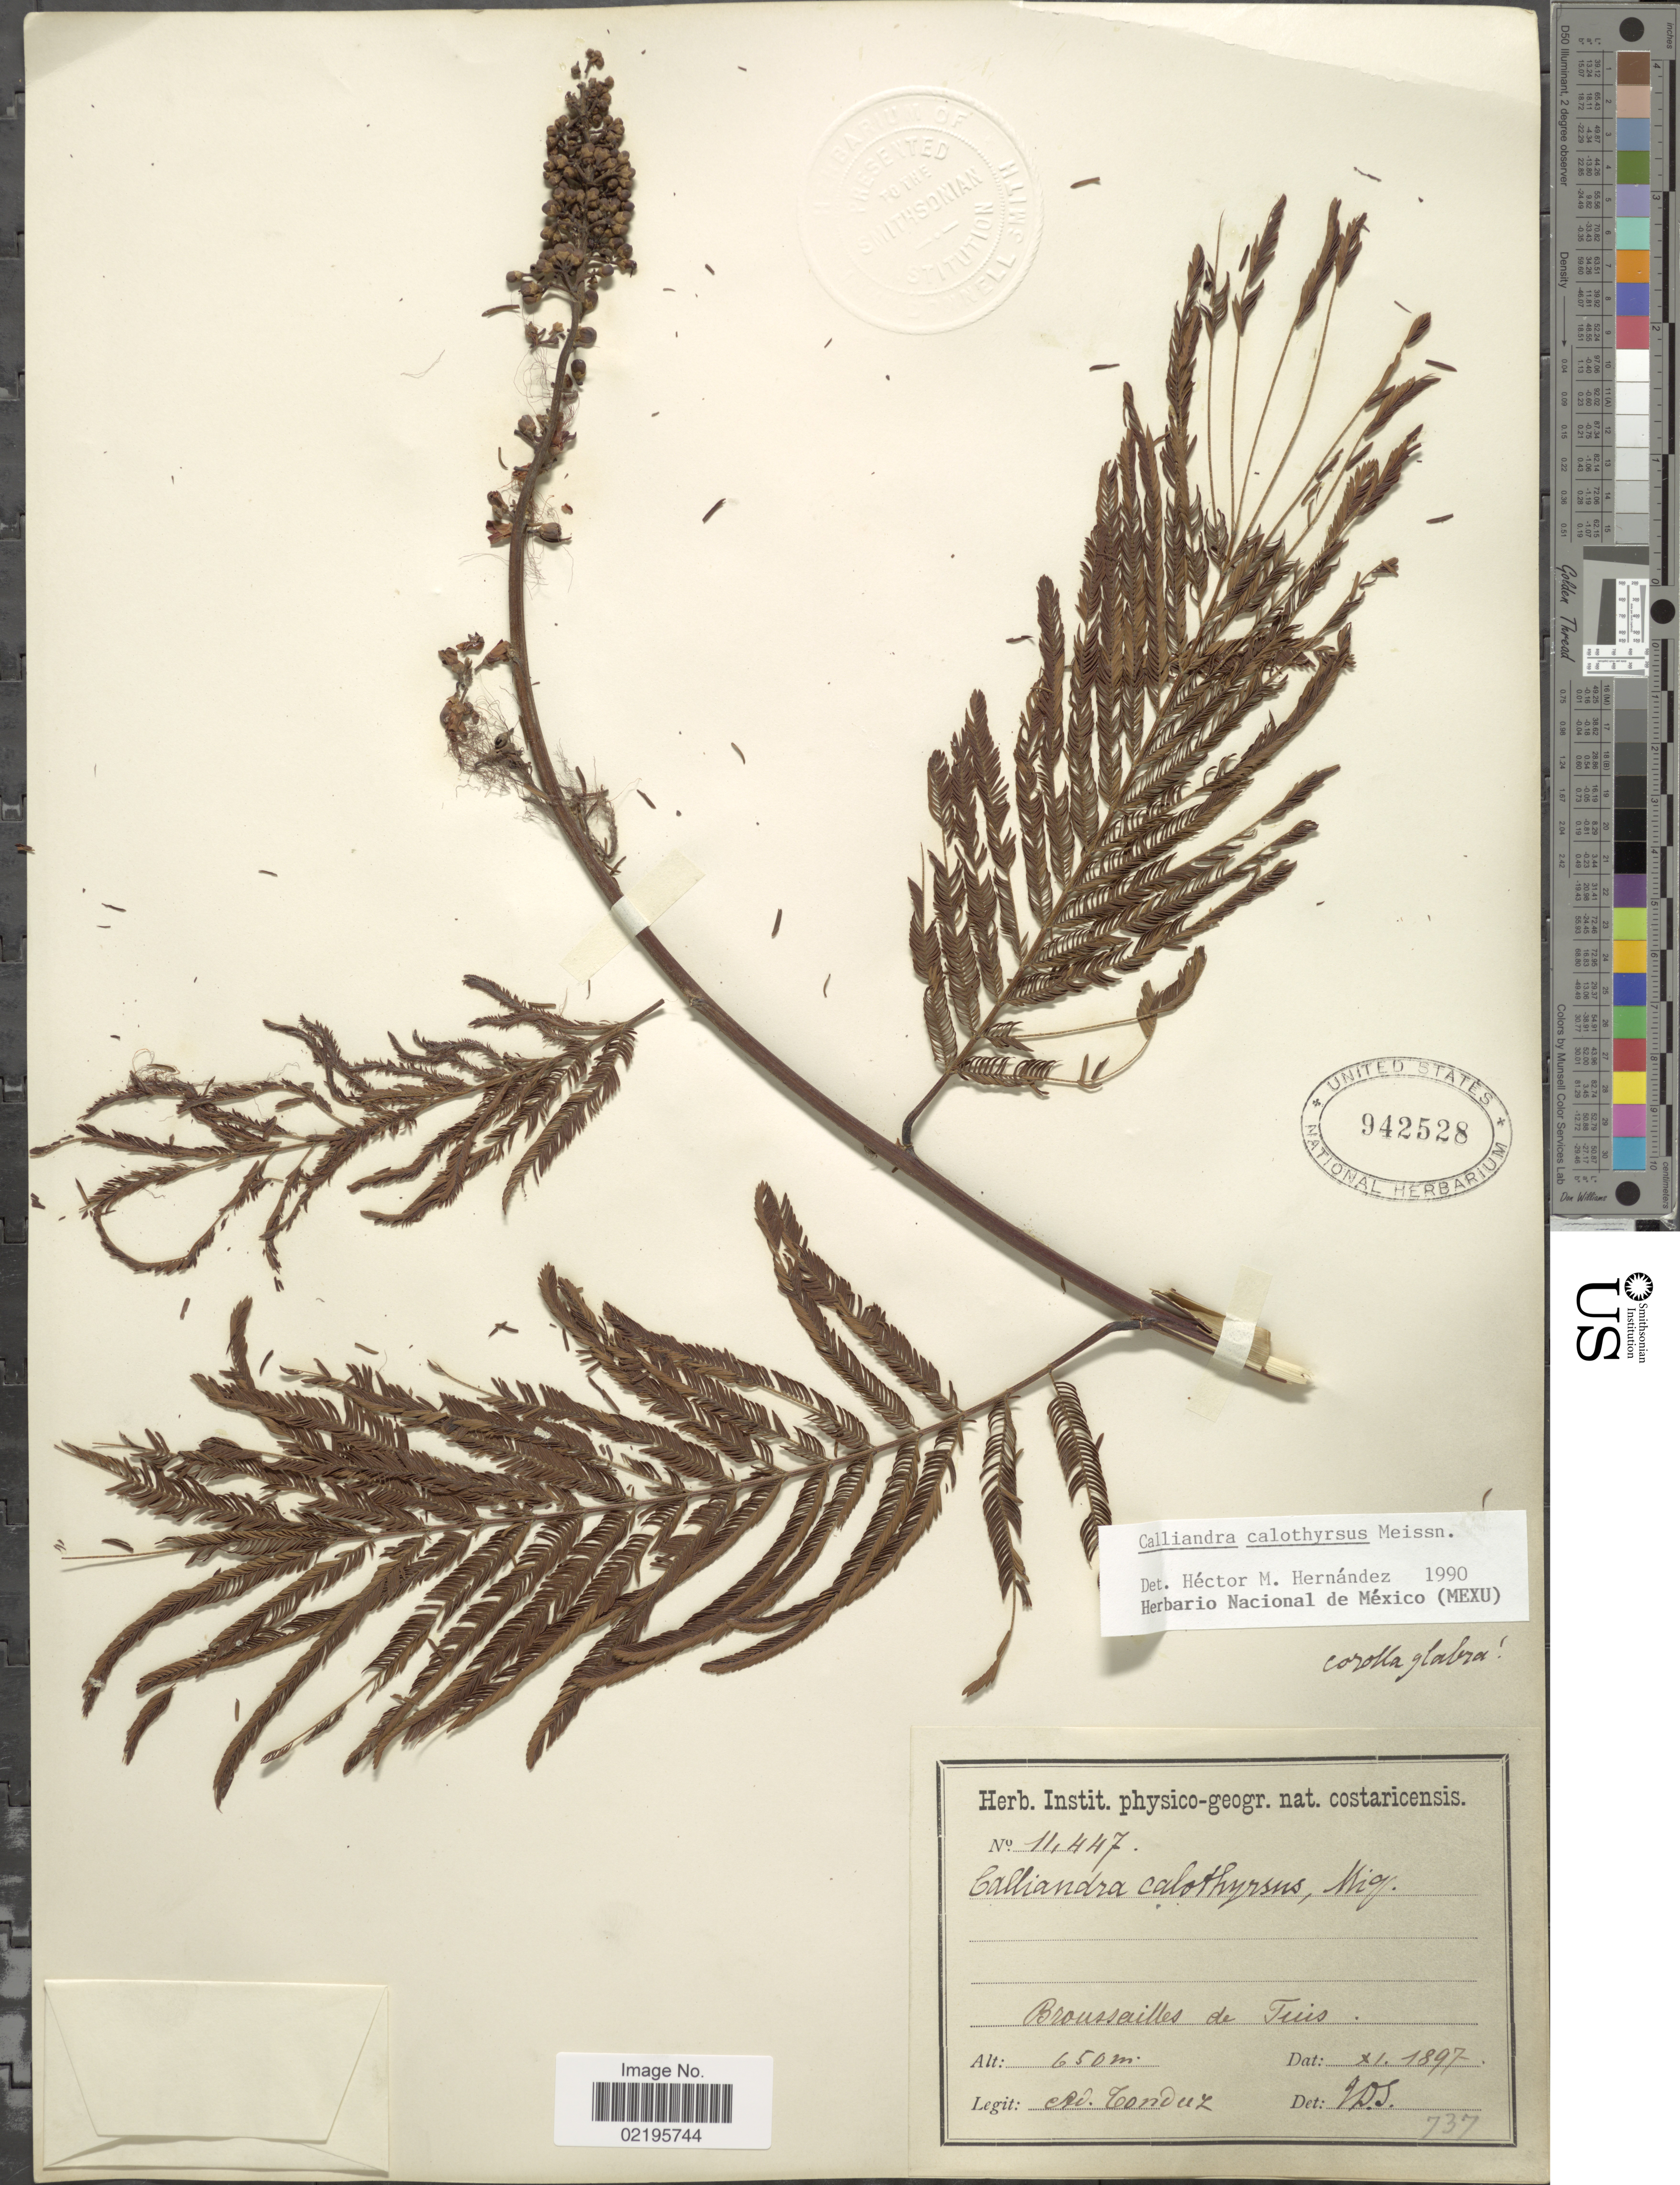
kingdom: Plantae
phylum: Tracheophyta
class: Magnoliopsida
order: Fabales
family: Fabaceae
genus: Calliandra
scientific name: Calliandra calothyrsus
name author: Meisn.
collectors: A. Tonduz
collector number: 11447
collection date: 1897-11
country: Costa Rica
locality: Broussailles de Tuis.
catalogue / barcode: US 942528